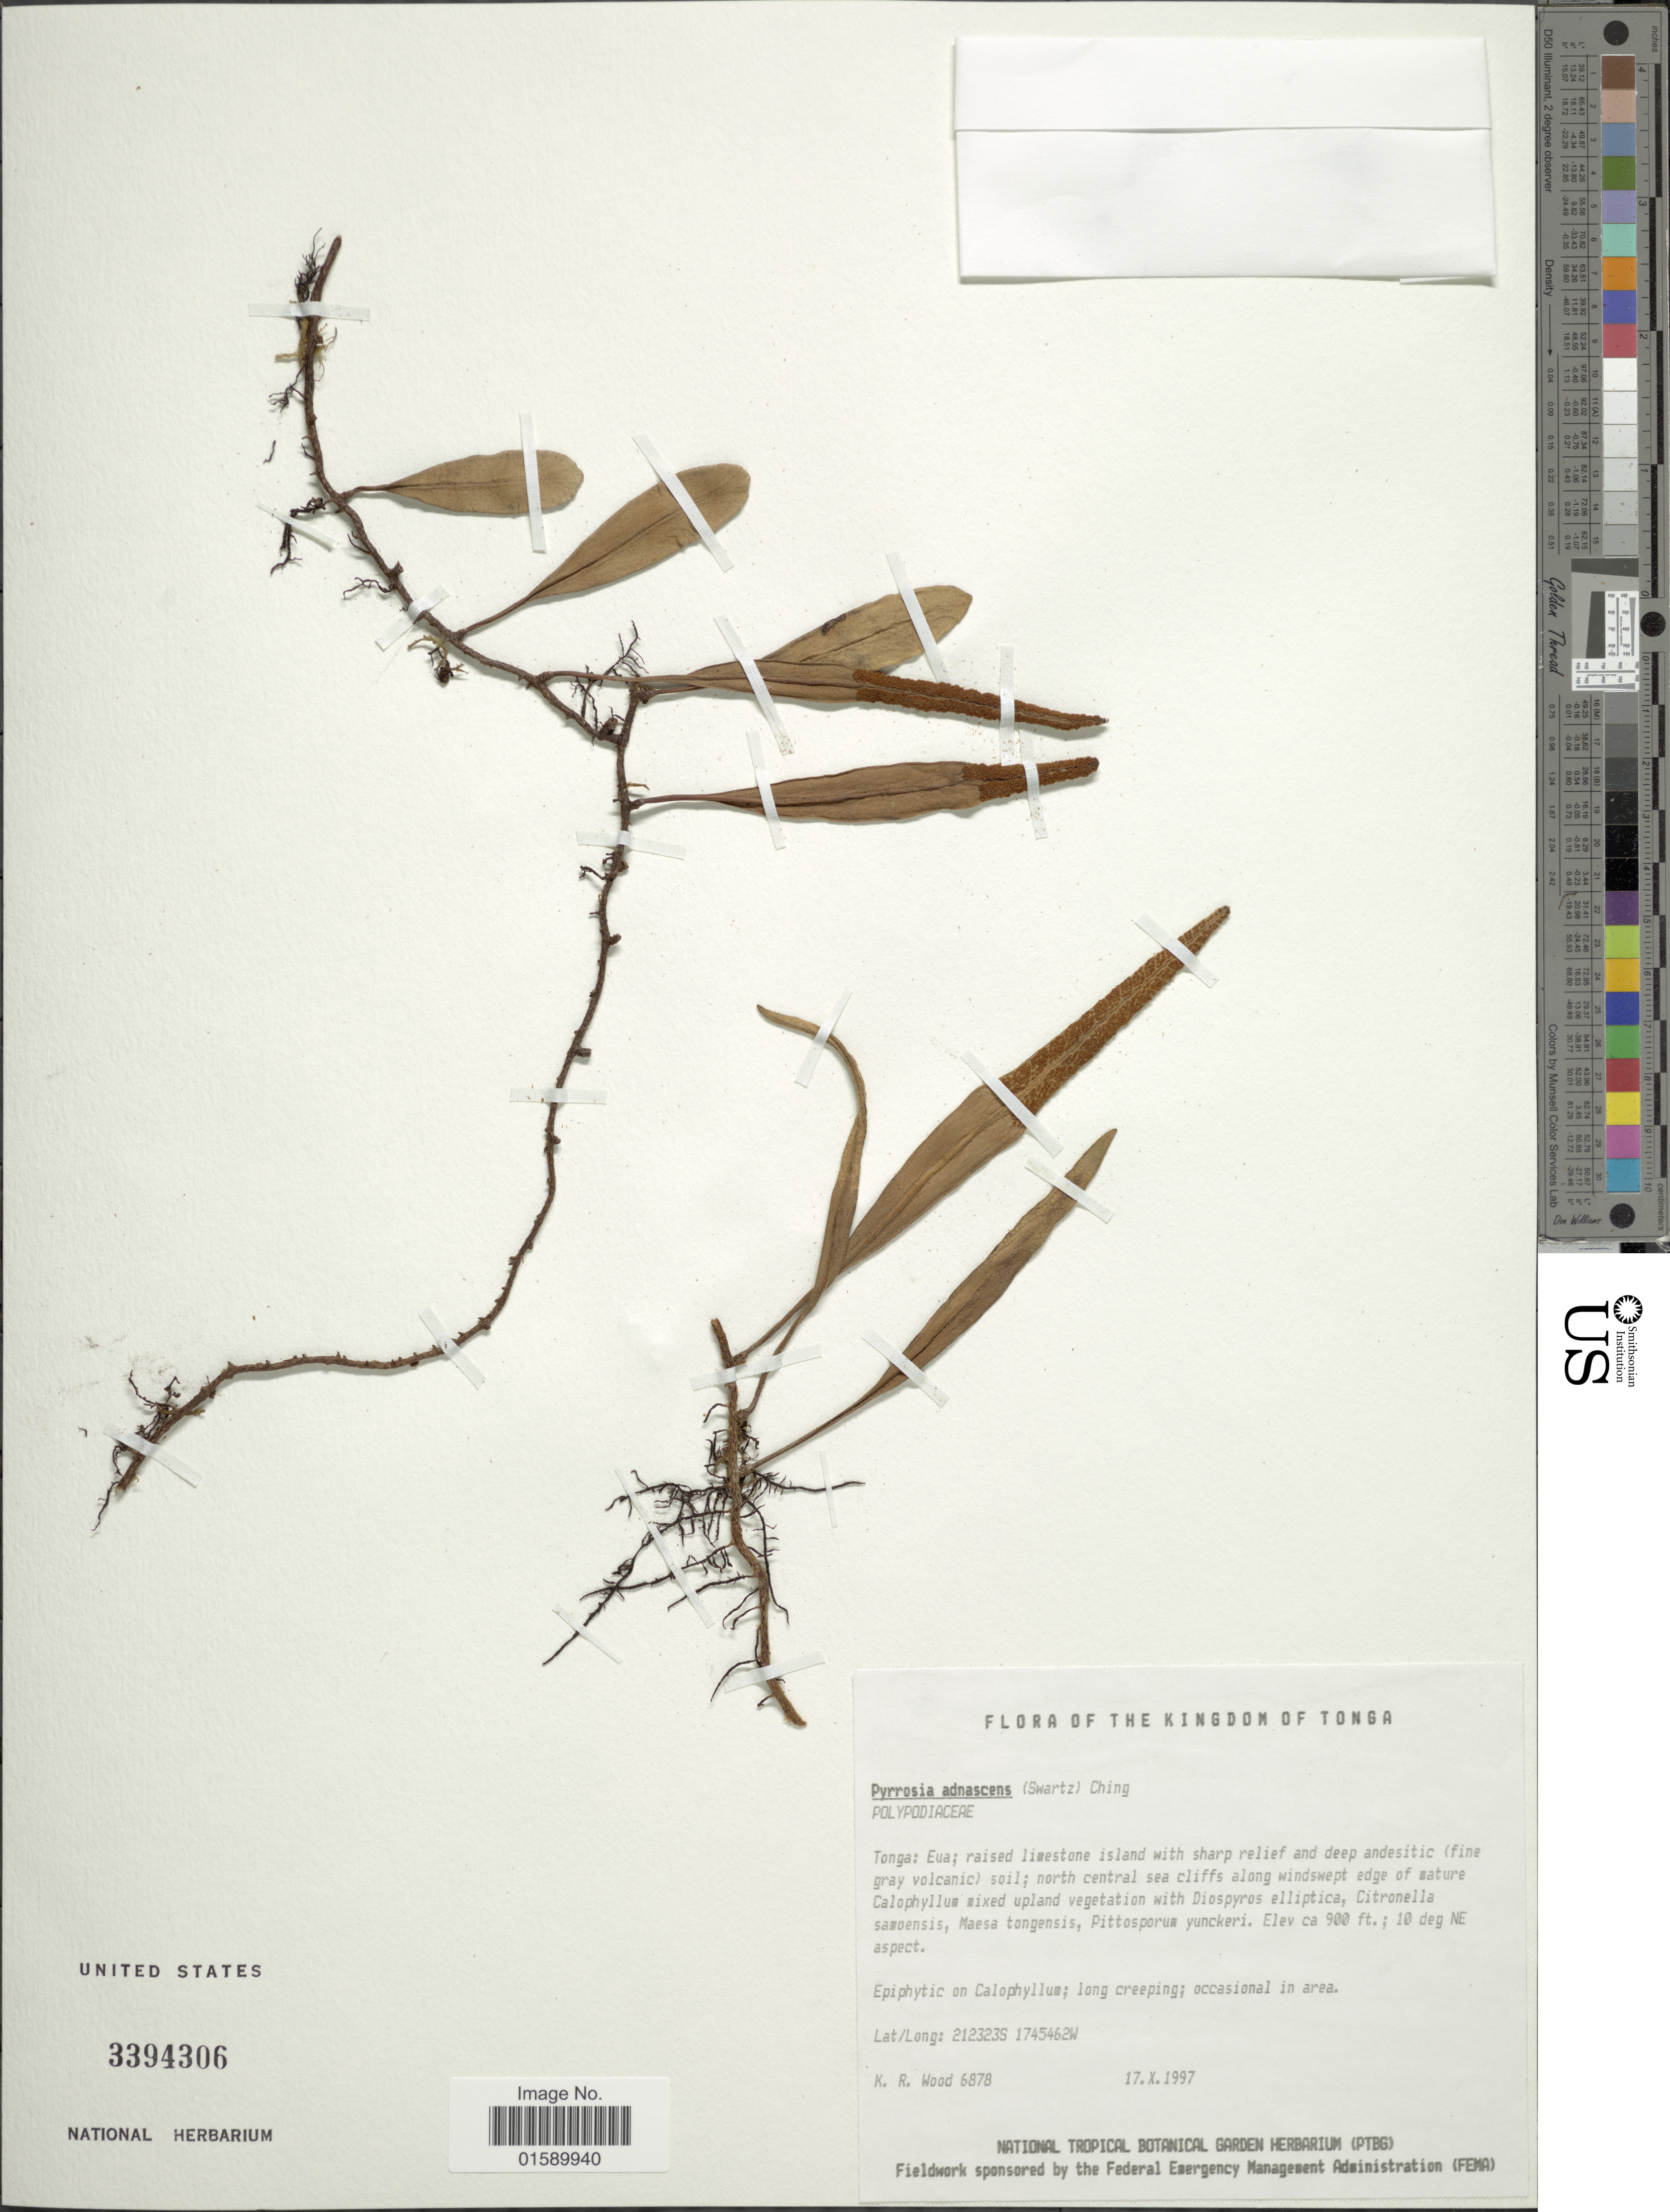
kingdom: Plantae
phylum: Tracheophyta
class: Polypodiopsida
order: Polypodiales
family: Polypodiaceae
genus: Pyrrosia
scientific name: Pyrrosia lanceolata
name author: (L.) Farw.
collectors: K. R. Wood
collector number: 6878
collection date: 1997-10-17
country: Tonga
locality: Tonga: Eua; north central sea cliffs.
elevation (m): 274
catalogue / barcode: US 3394306